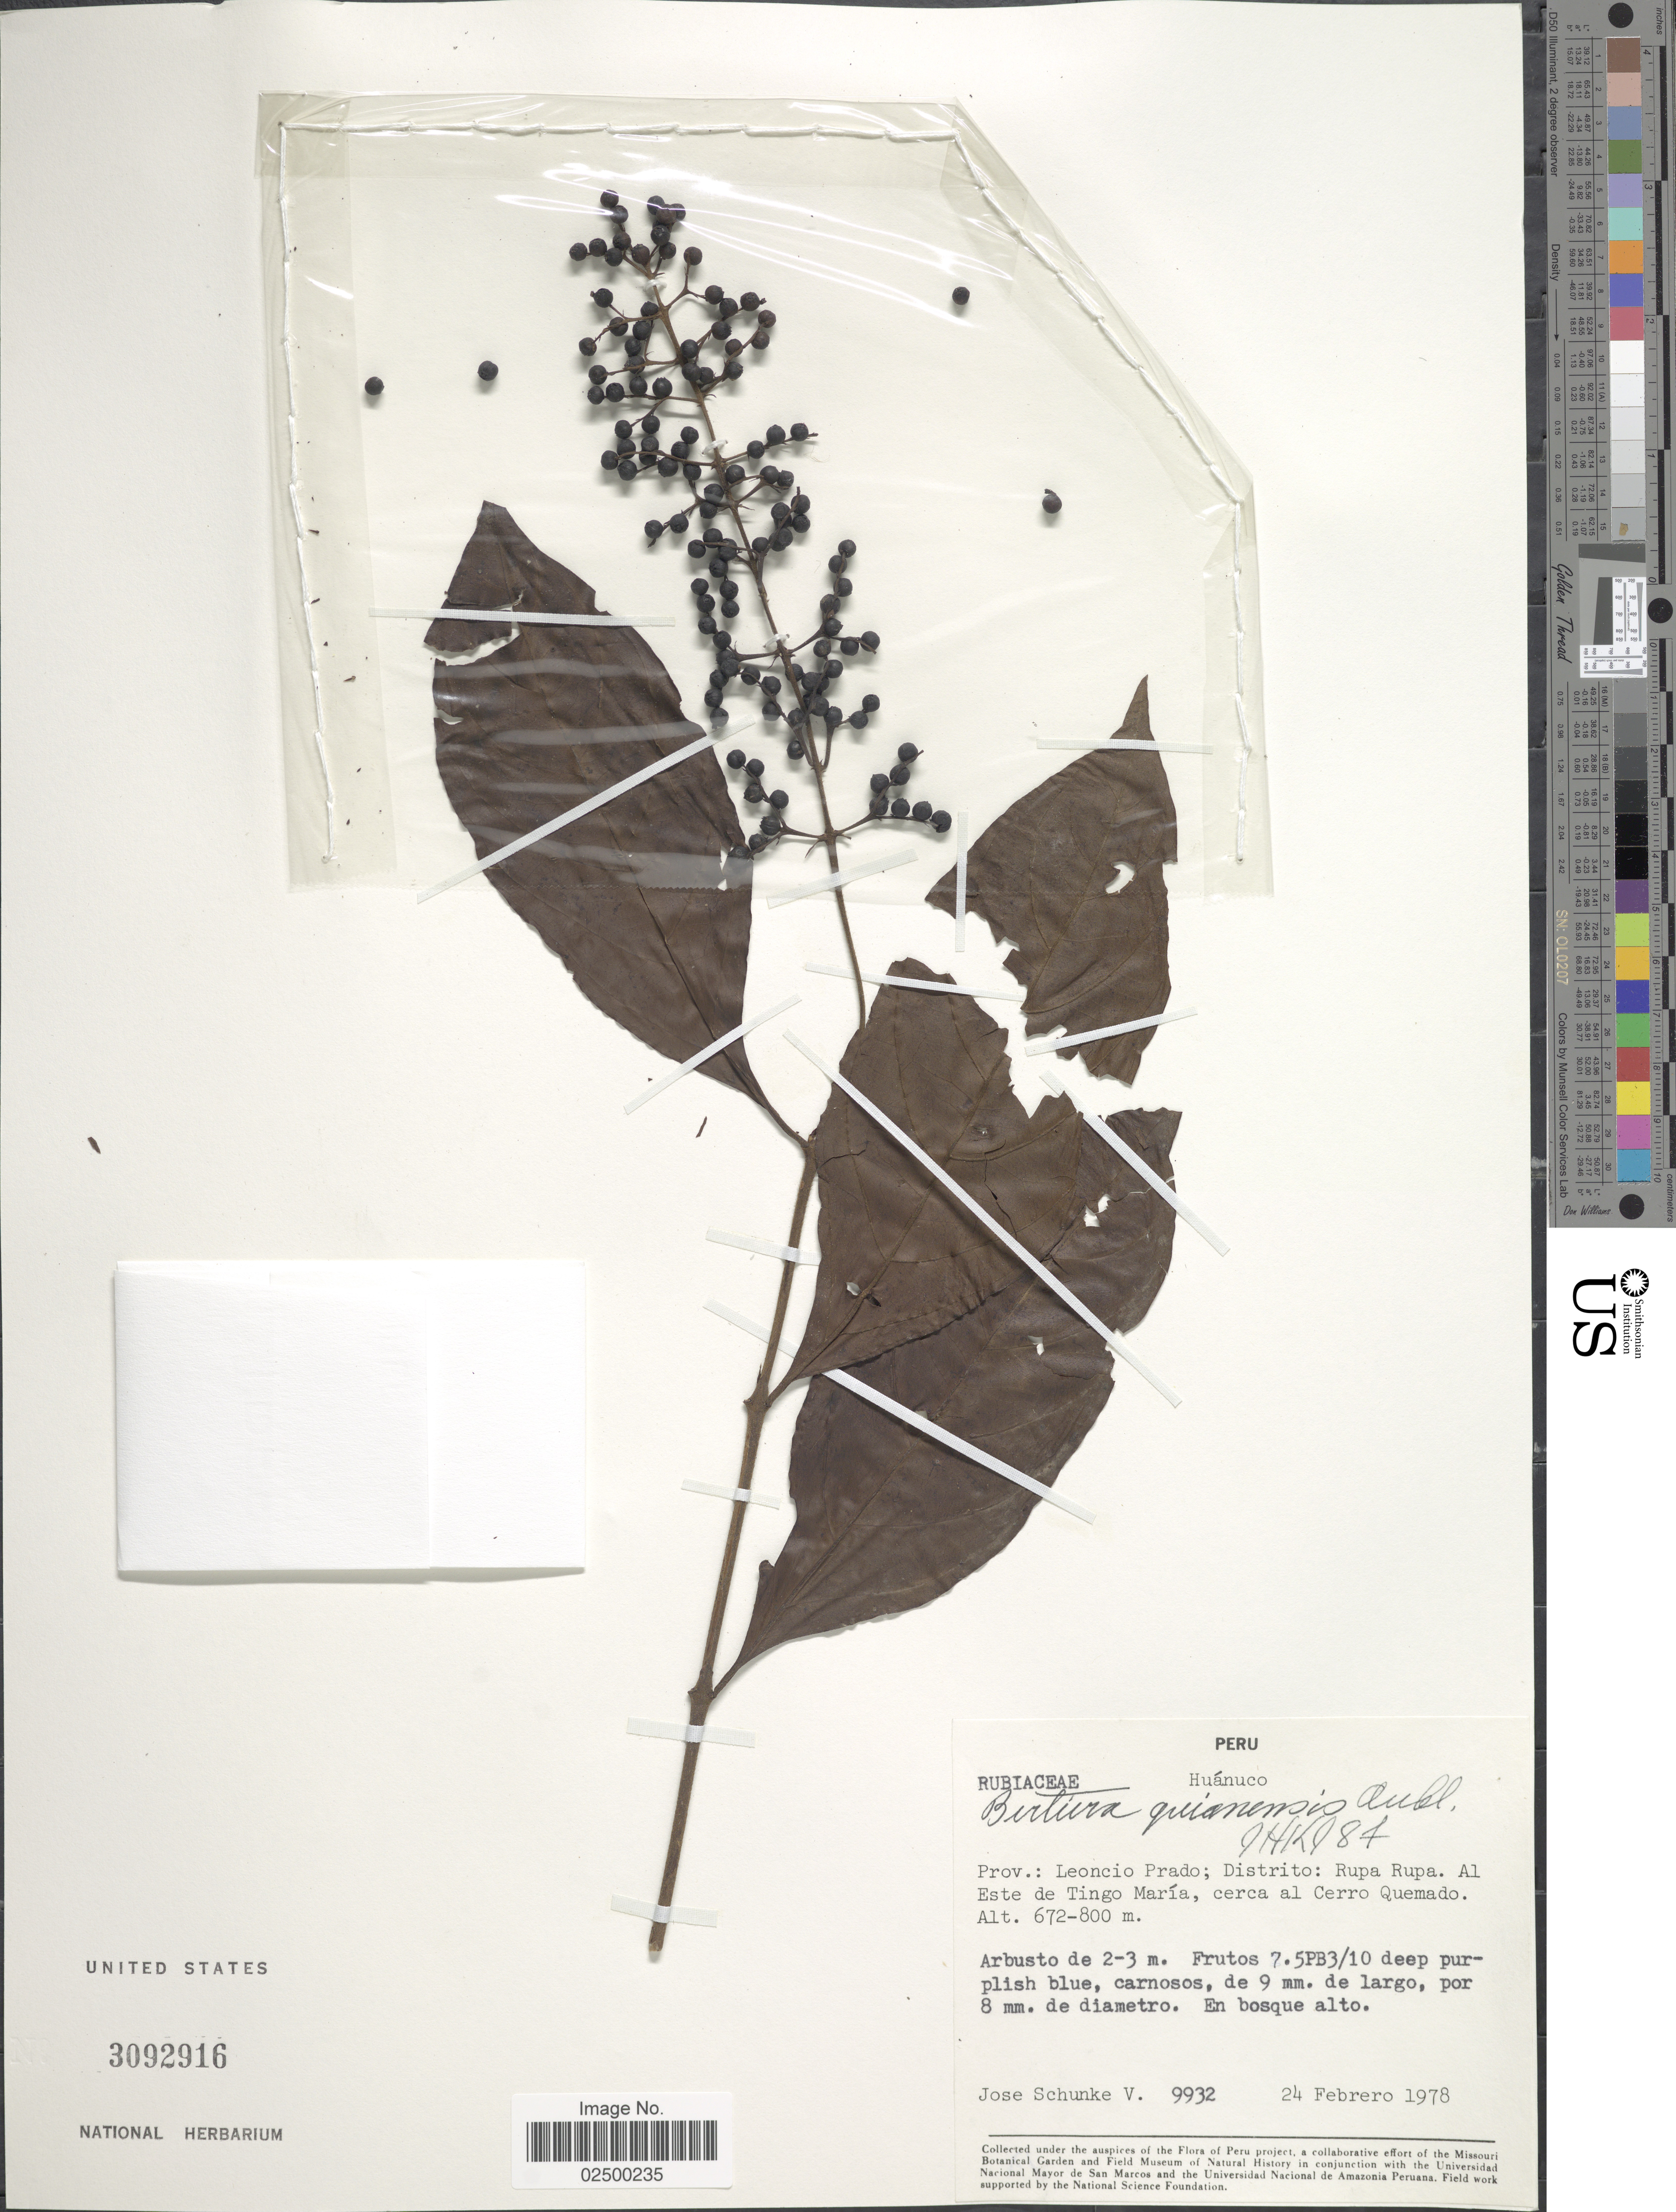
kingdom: Plantae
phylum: Tracheophyta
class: Magnoliopsida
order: Gentianales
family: Rubiaceae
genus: Bertiera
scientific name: Bertiera guianensis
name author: Aubl.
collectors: J. Schunke Vigo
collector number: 9932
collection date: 1978-02-24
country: Peru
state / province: Huánuco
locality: Prov.: Leoncio Prado; Distrito: Rupa Rupa, Al Este de Tingo Maria, cerca al Cerro Quemada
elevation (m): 672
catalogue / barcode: US 3092916